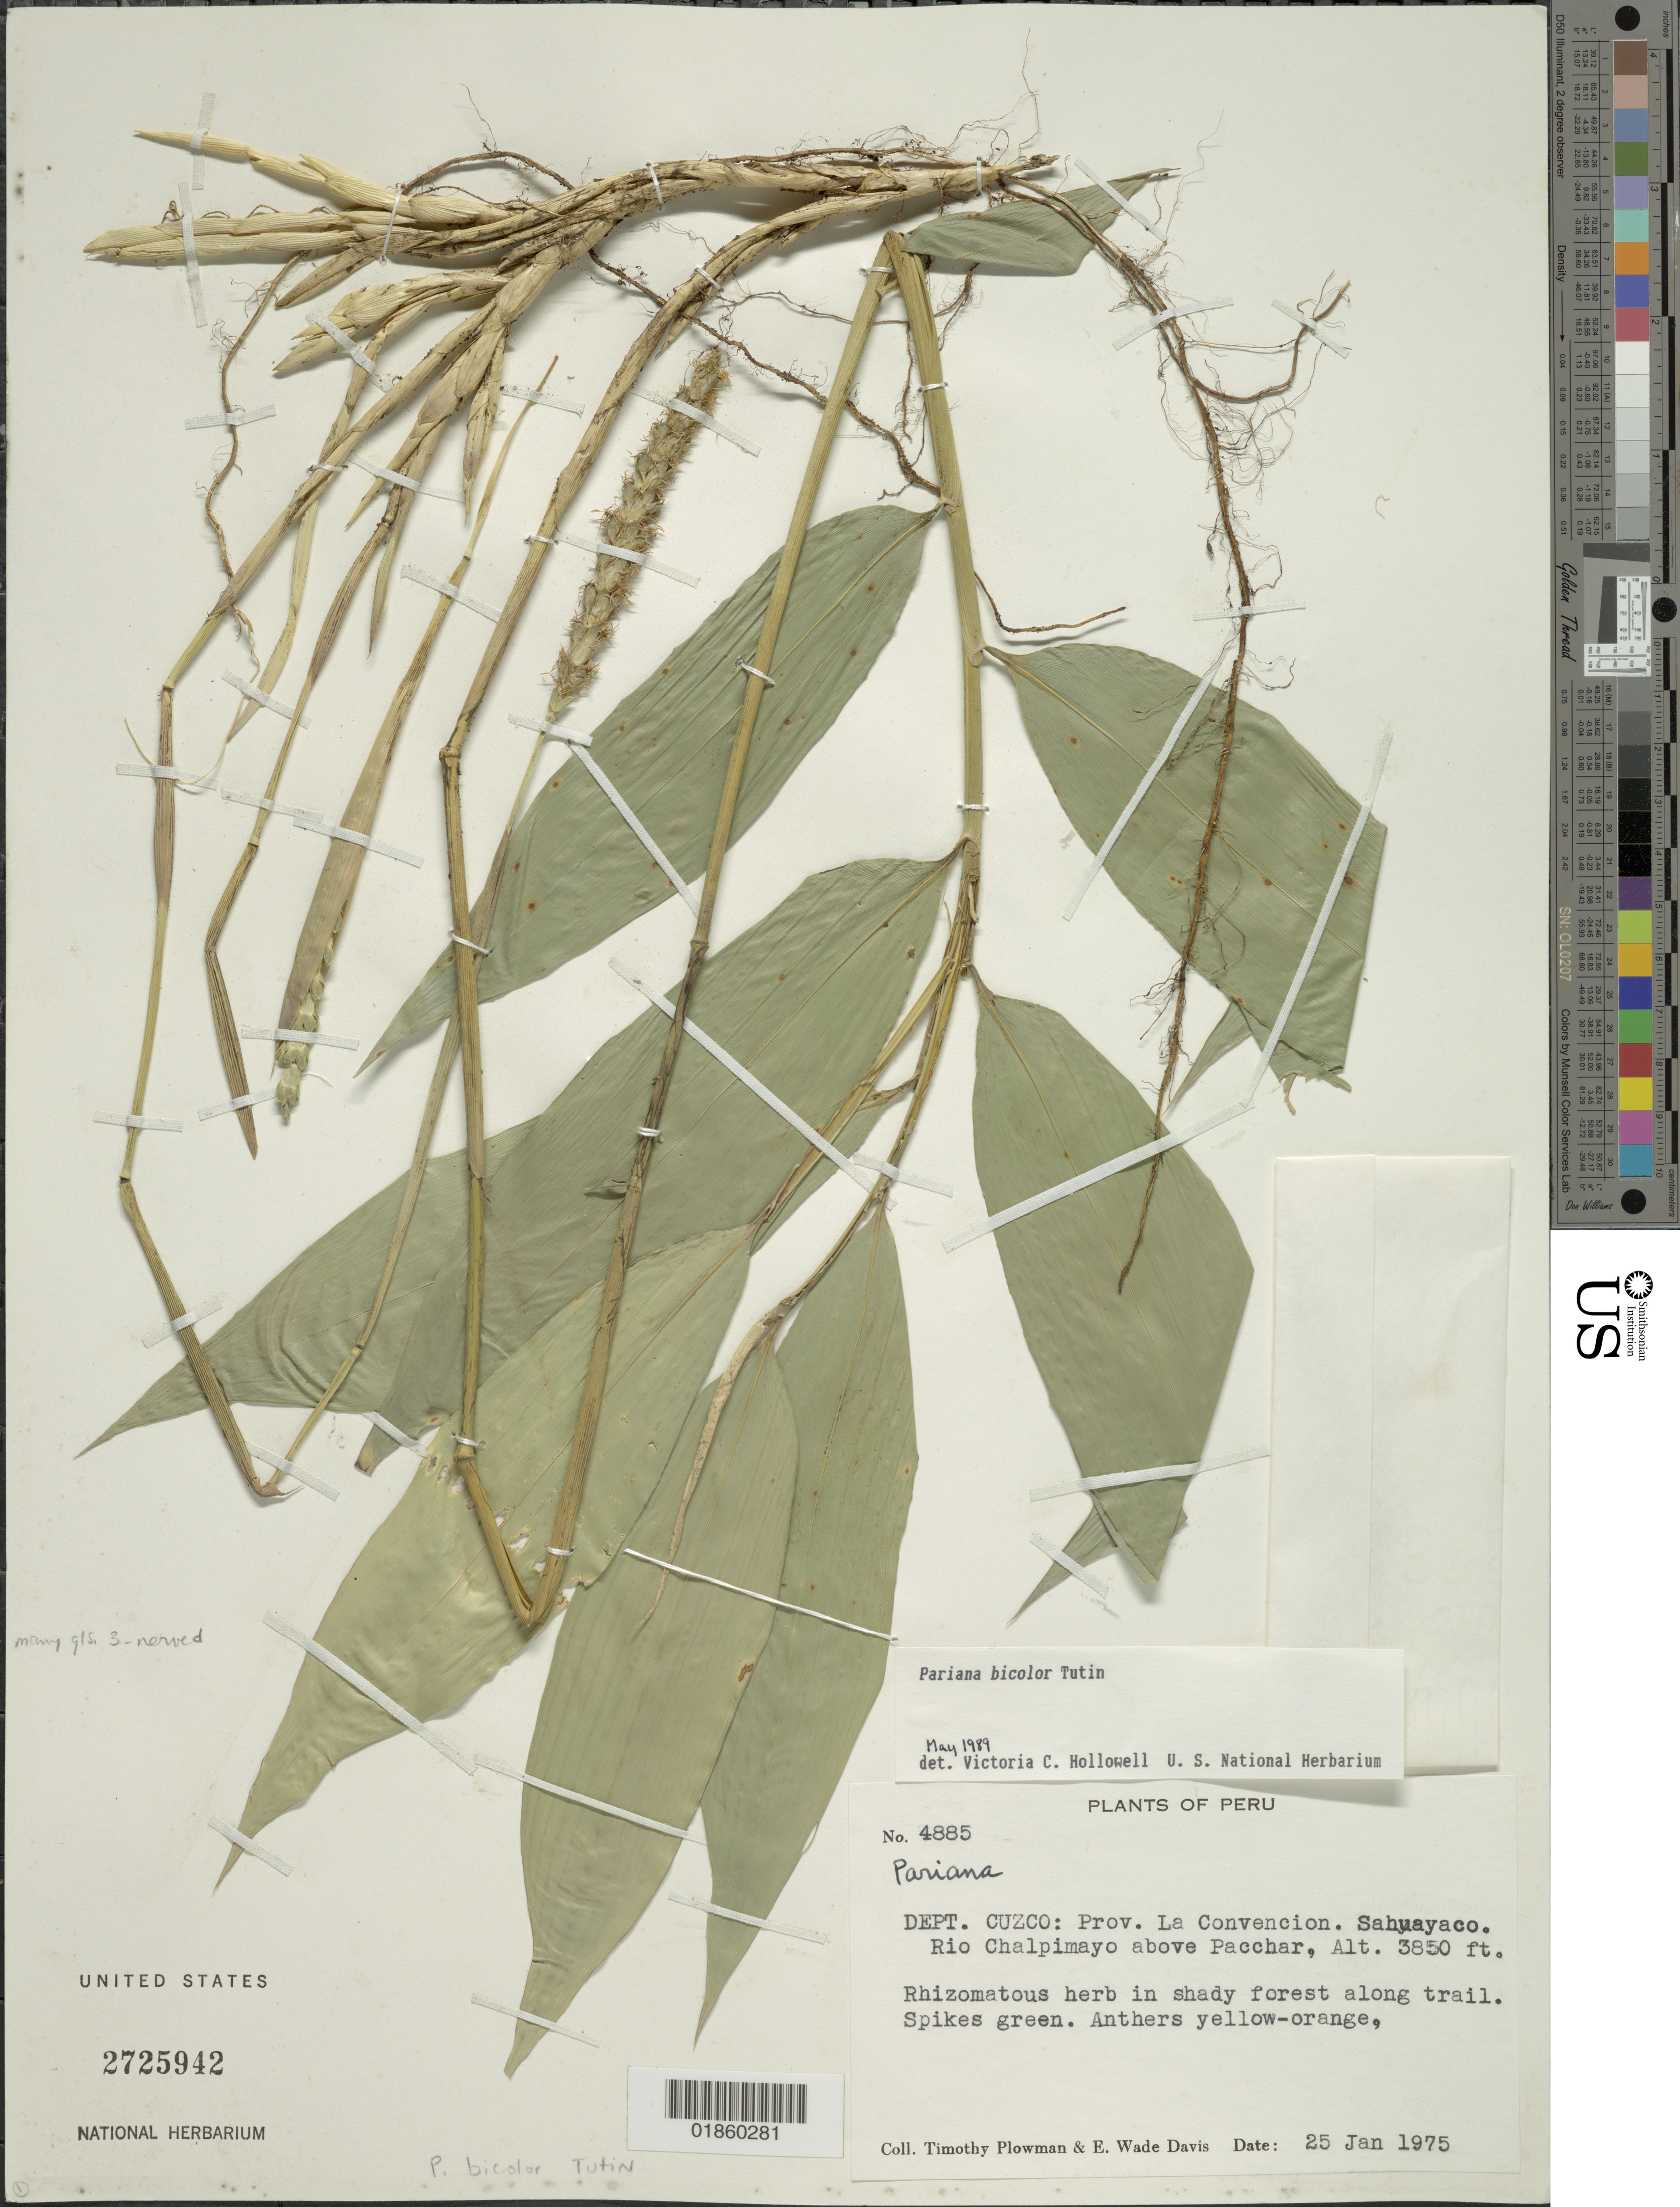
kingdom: Plantae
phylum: Tracheophyta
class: Liliopsida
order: Poales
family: Poaceae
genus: Pariana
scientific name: Pariana bicolor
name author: Tutin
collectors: T. Plowman & E. W. Davis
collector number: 4885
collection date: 1975-01-25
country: Peru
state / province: Cusco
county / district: La Convención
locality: Sahuayaco. Rio Chalpimayo above Pacchar,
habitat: shady forest along trail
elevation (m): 1173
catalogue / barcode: US 2725942